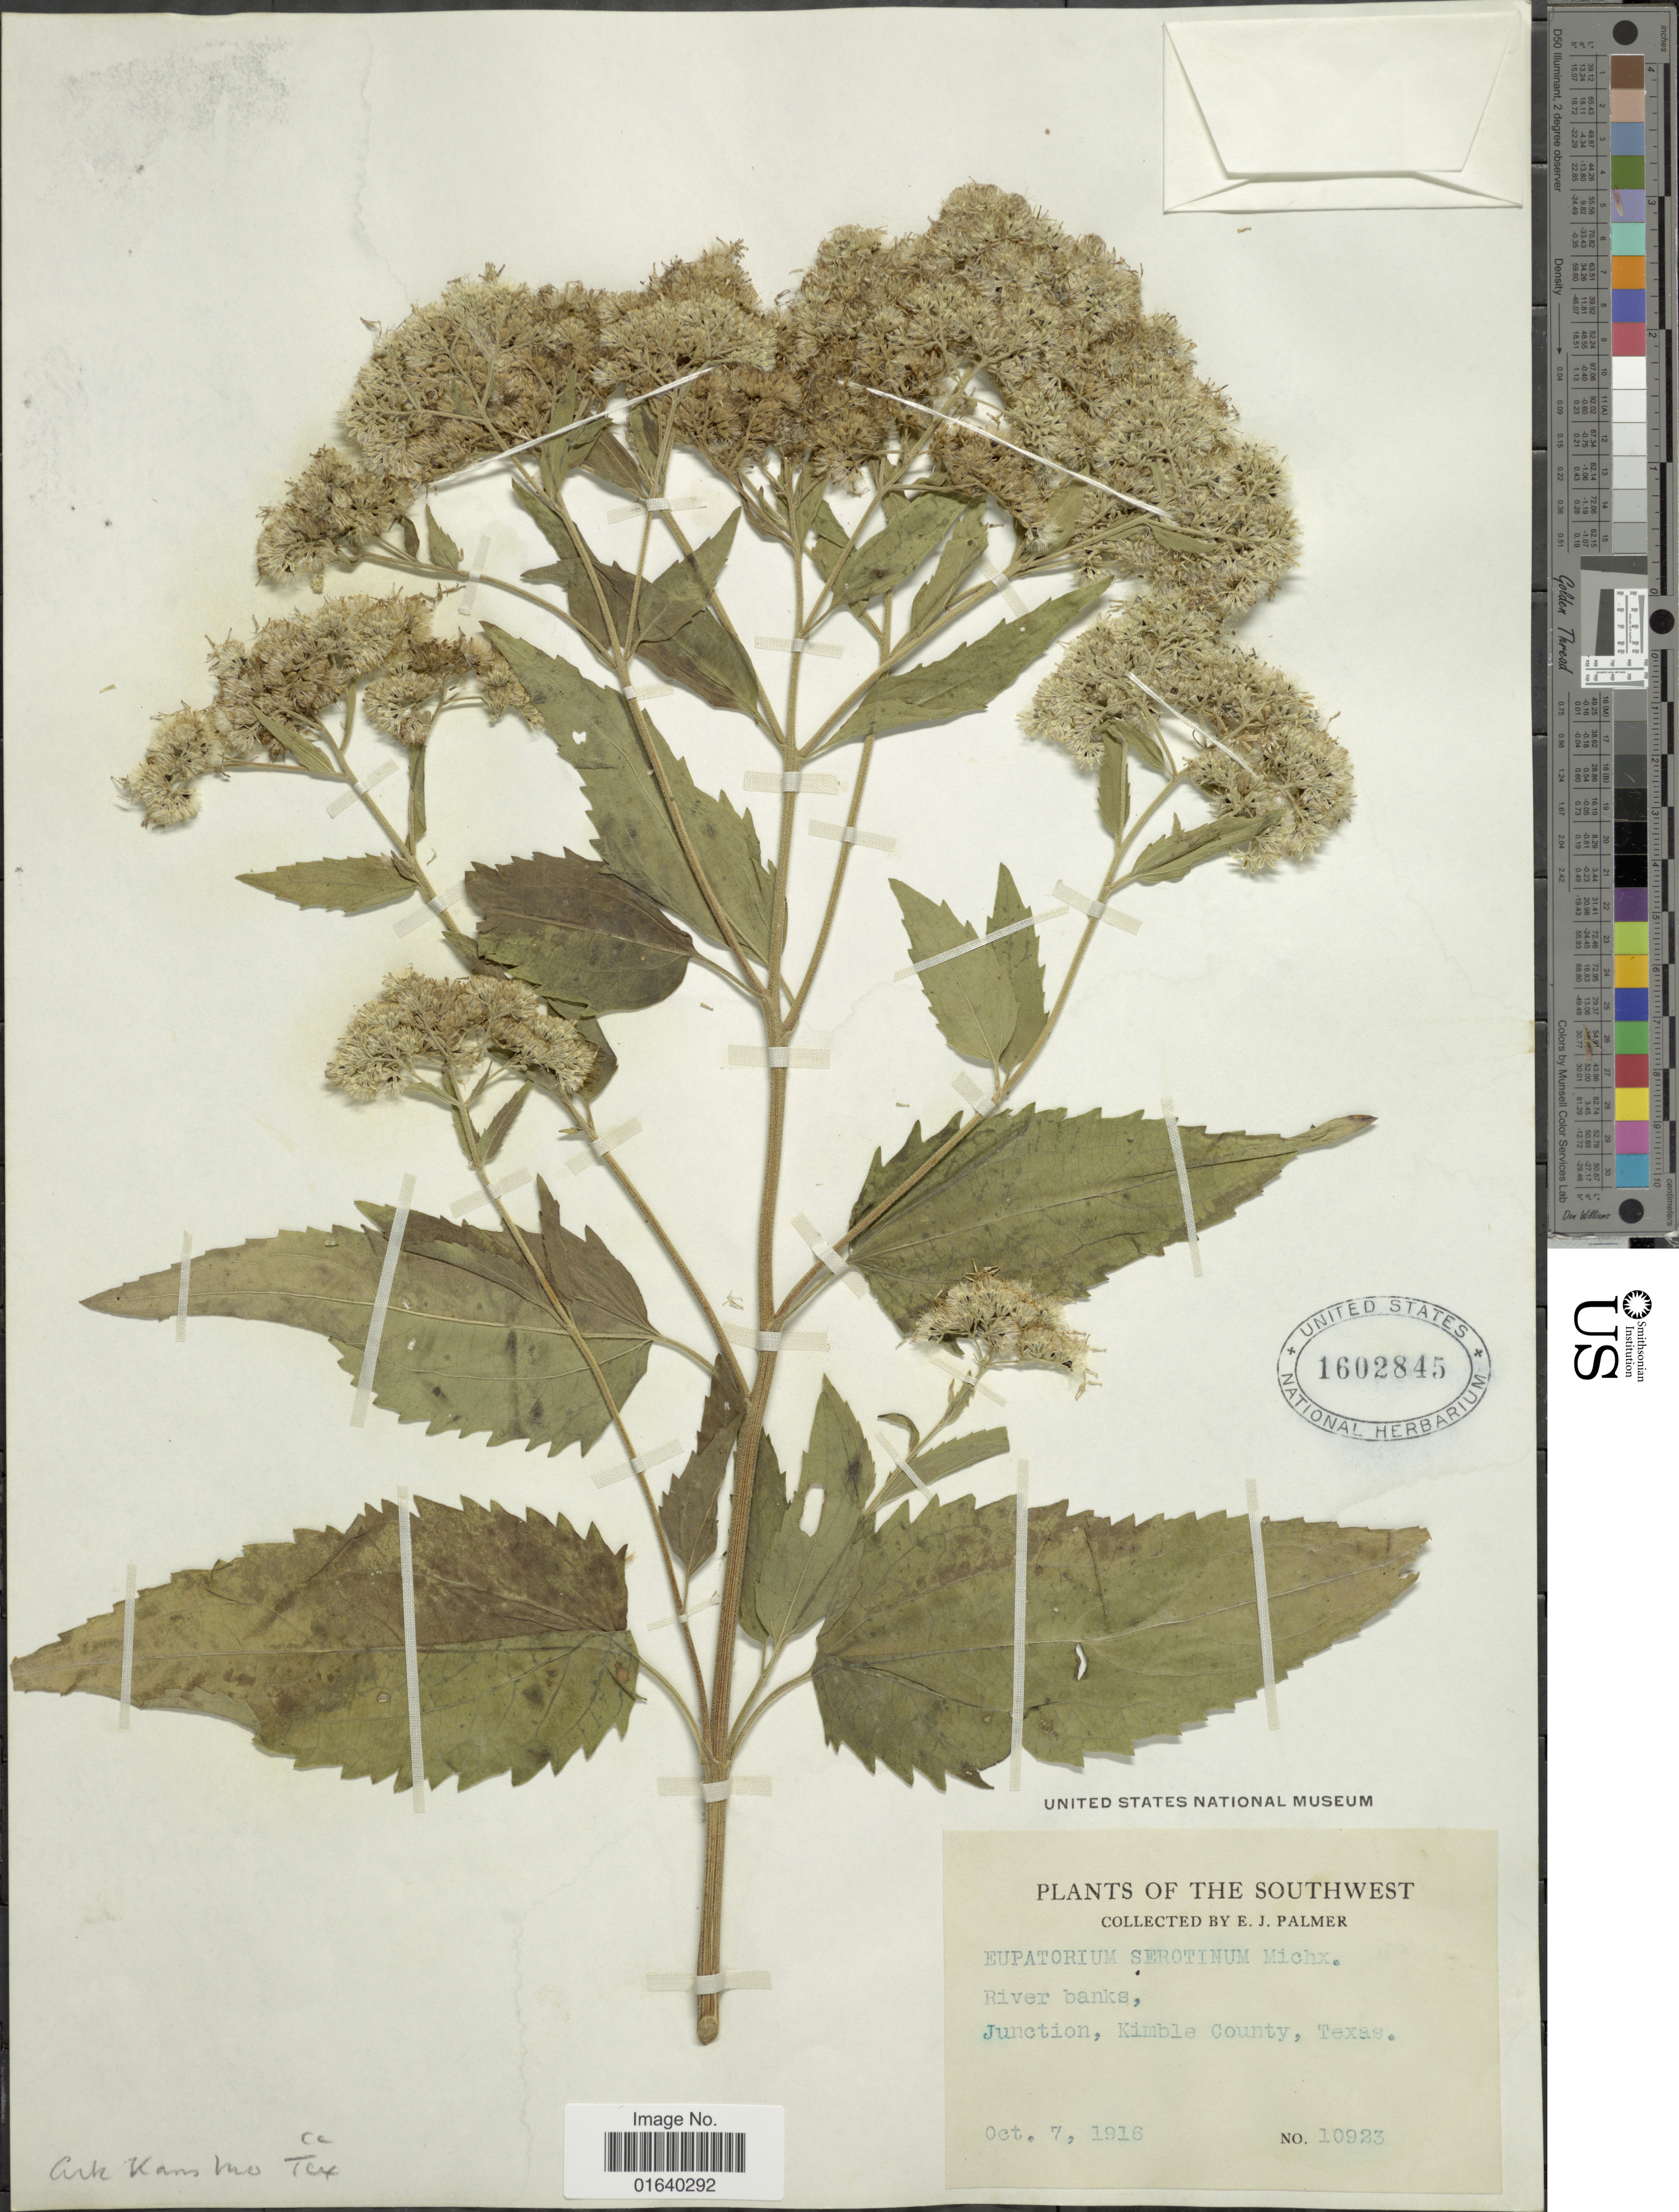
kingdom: Plantae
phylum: Tracheophyta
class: Magnoliopsida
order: Asterales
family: Asteraceae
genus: Eupatorium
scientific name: Eupatorium serotinum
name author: Michx.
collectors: E. J. Palmer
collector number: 10923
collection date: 1916-10-07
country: United States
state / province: Texas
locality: The Southwest, River banks, Junction, Kimble County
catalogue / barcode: US 1602845